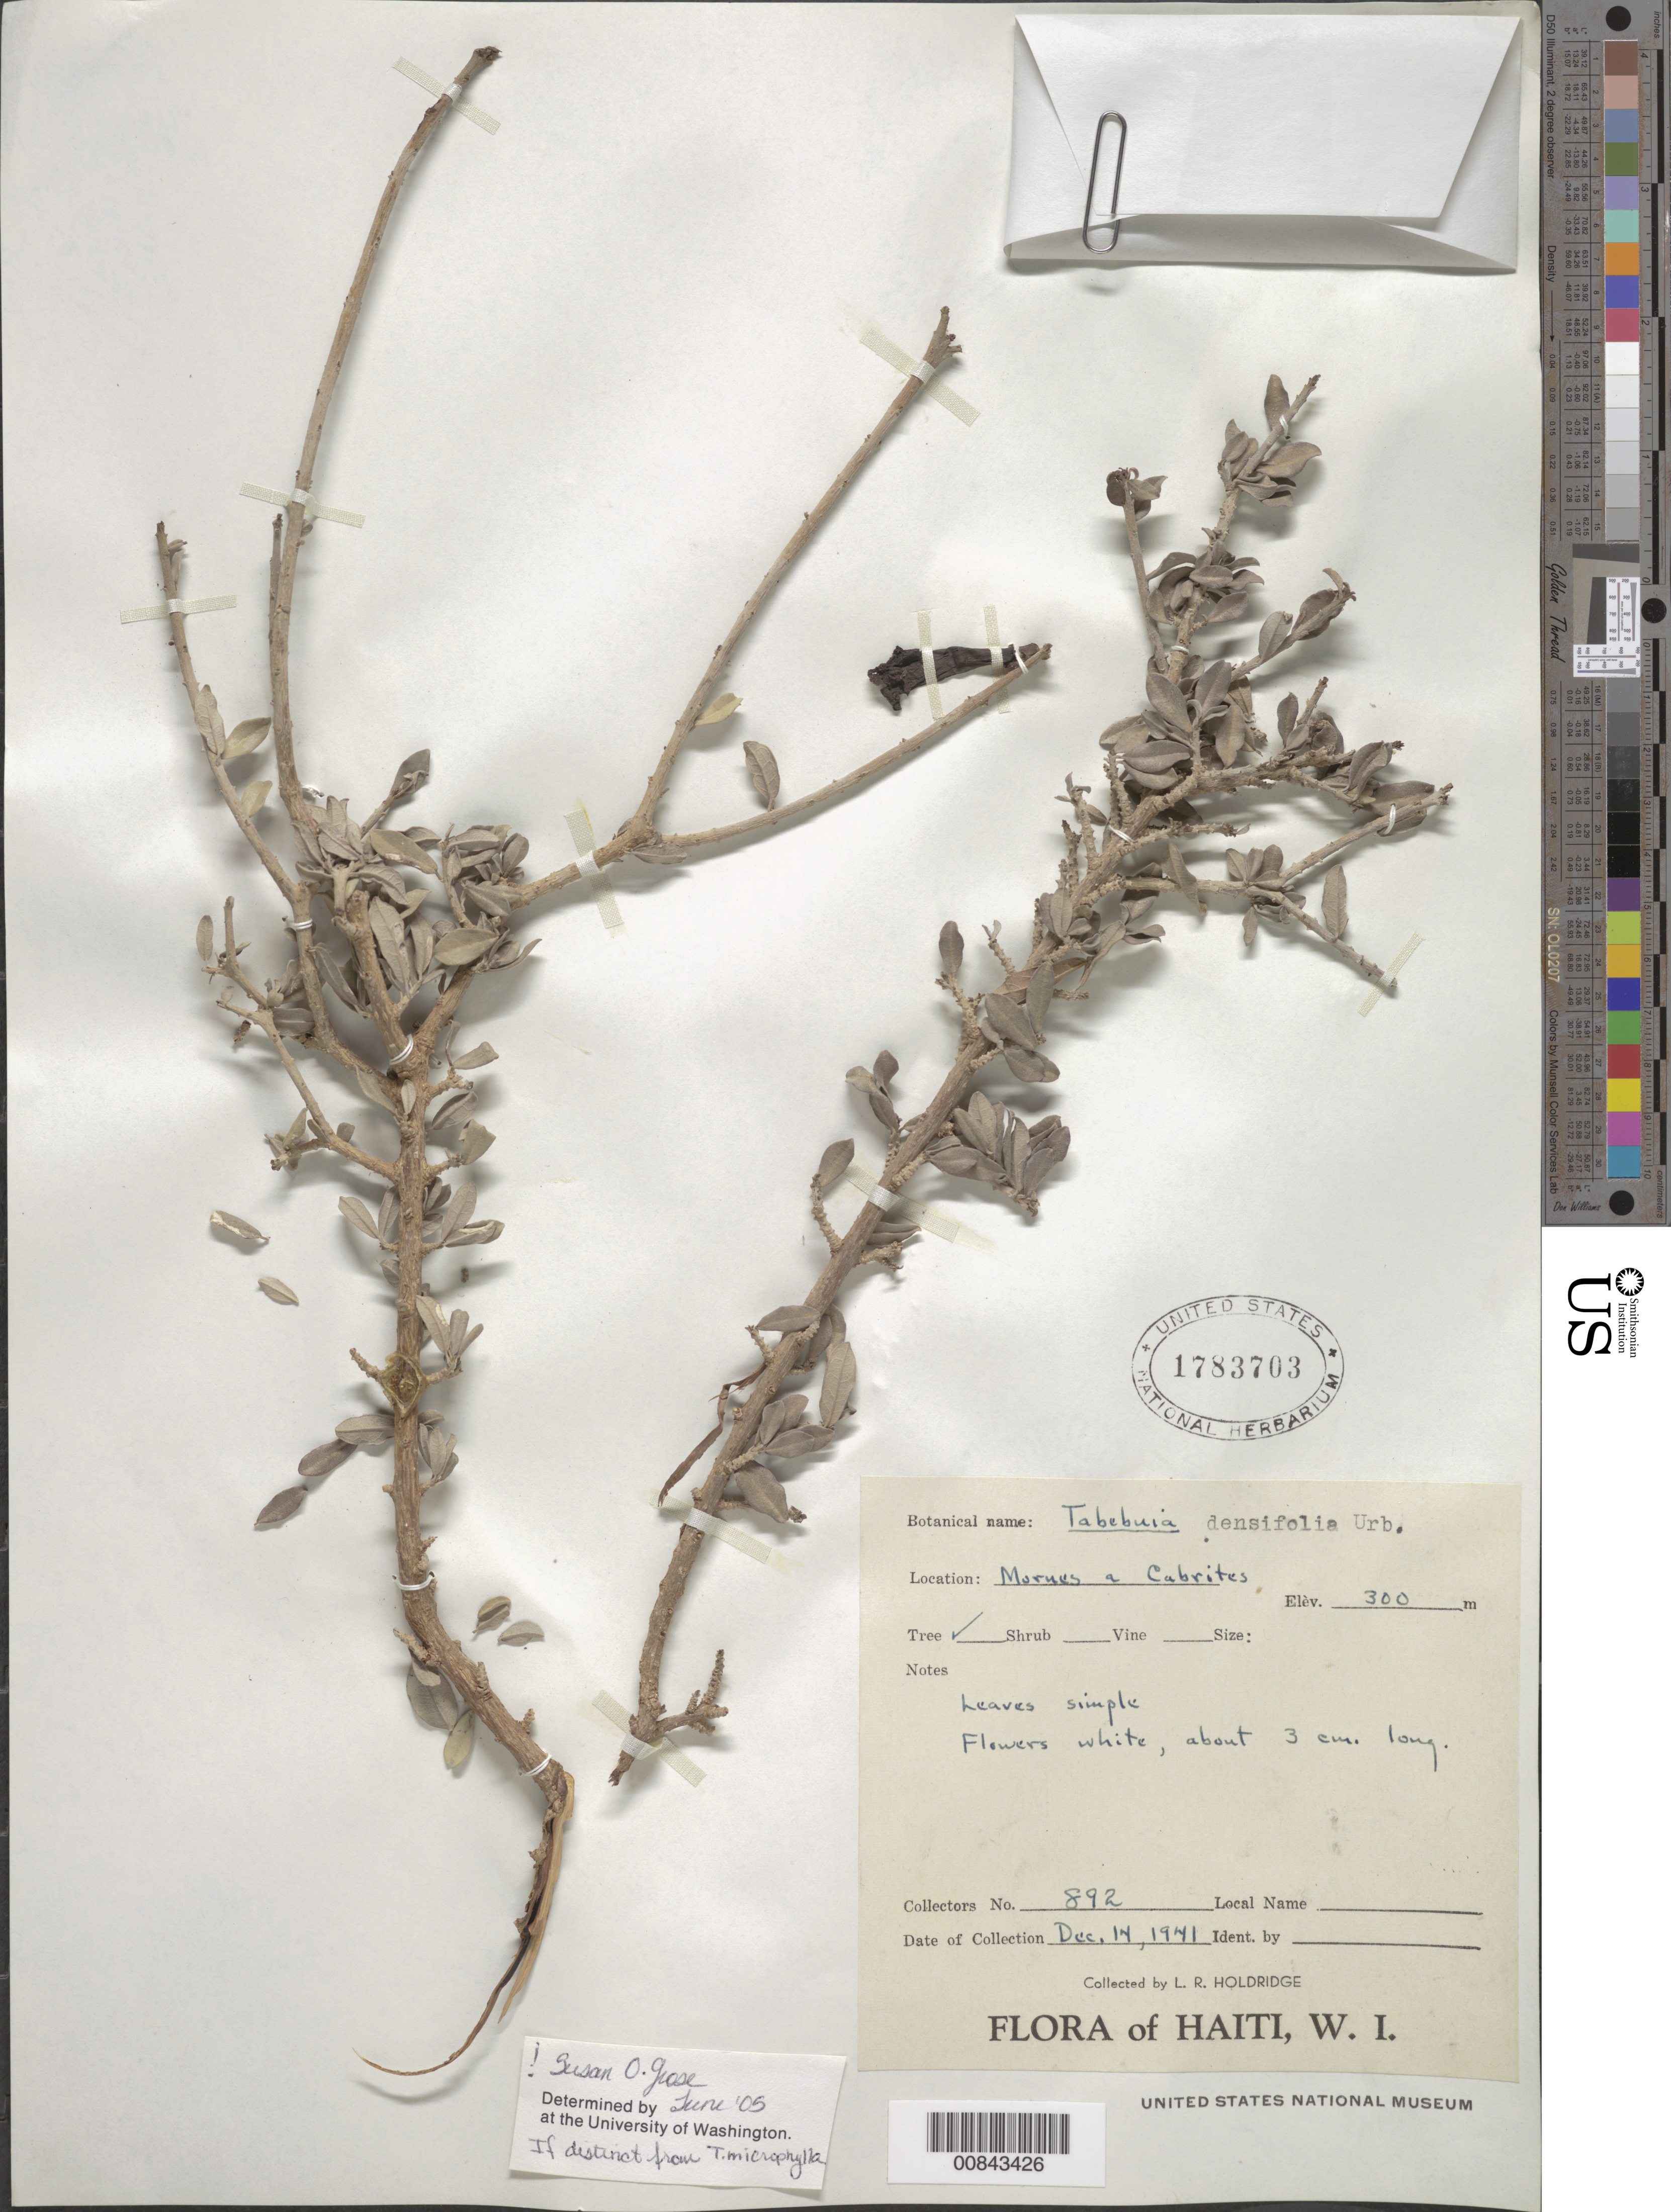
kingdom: Plantae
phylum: Tracheophyta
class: Magnoliopsida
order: Lamiales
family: Bignoniaceae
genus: Tabebuia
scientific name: Tabebuia densifolia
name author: Urb.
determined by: Grose, S. O.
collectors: L. Holdridge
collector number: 892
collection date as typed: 14 Dec 1941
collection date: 1941-12-14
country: Dominican Republic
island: Hispaniola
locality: Mornes a Cabrites.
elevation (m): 300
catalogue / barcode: US 1783703